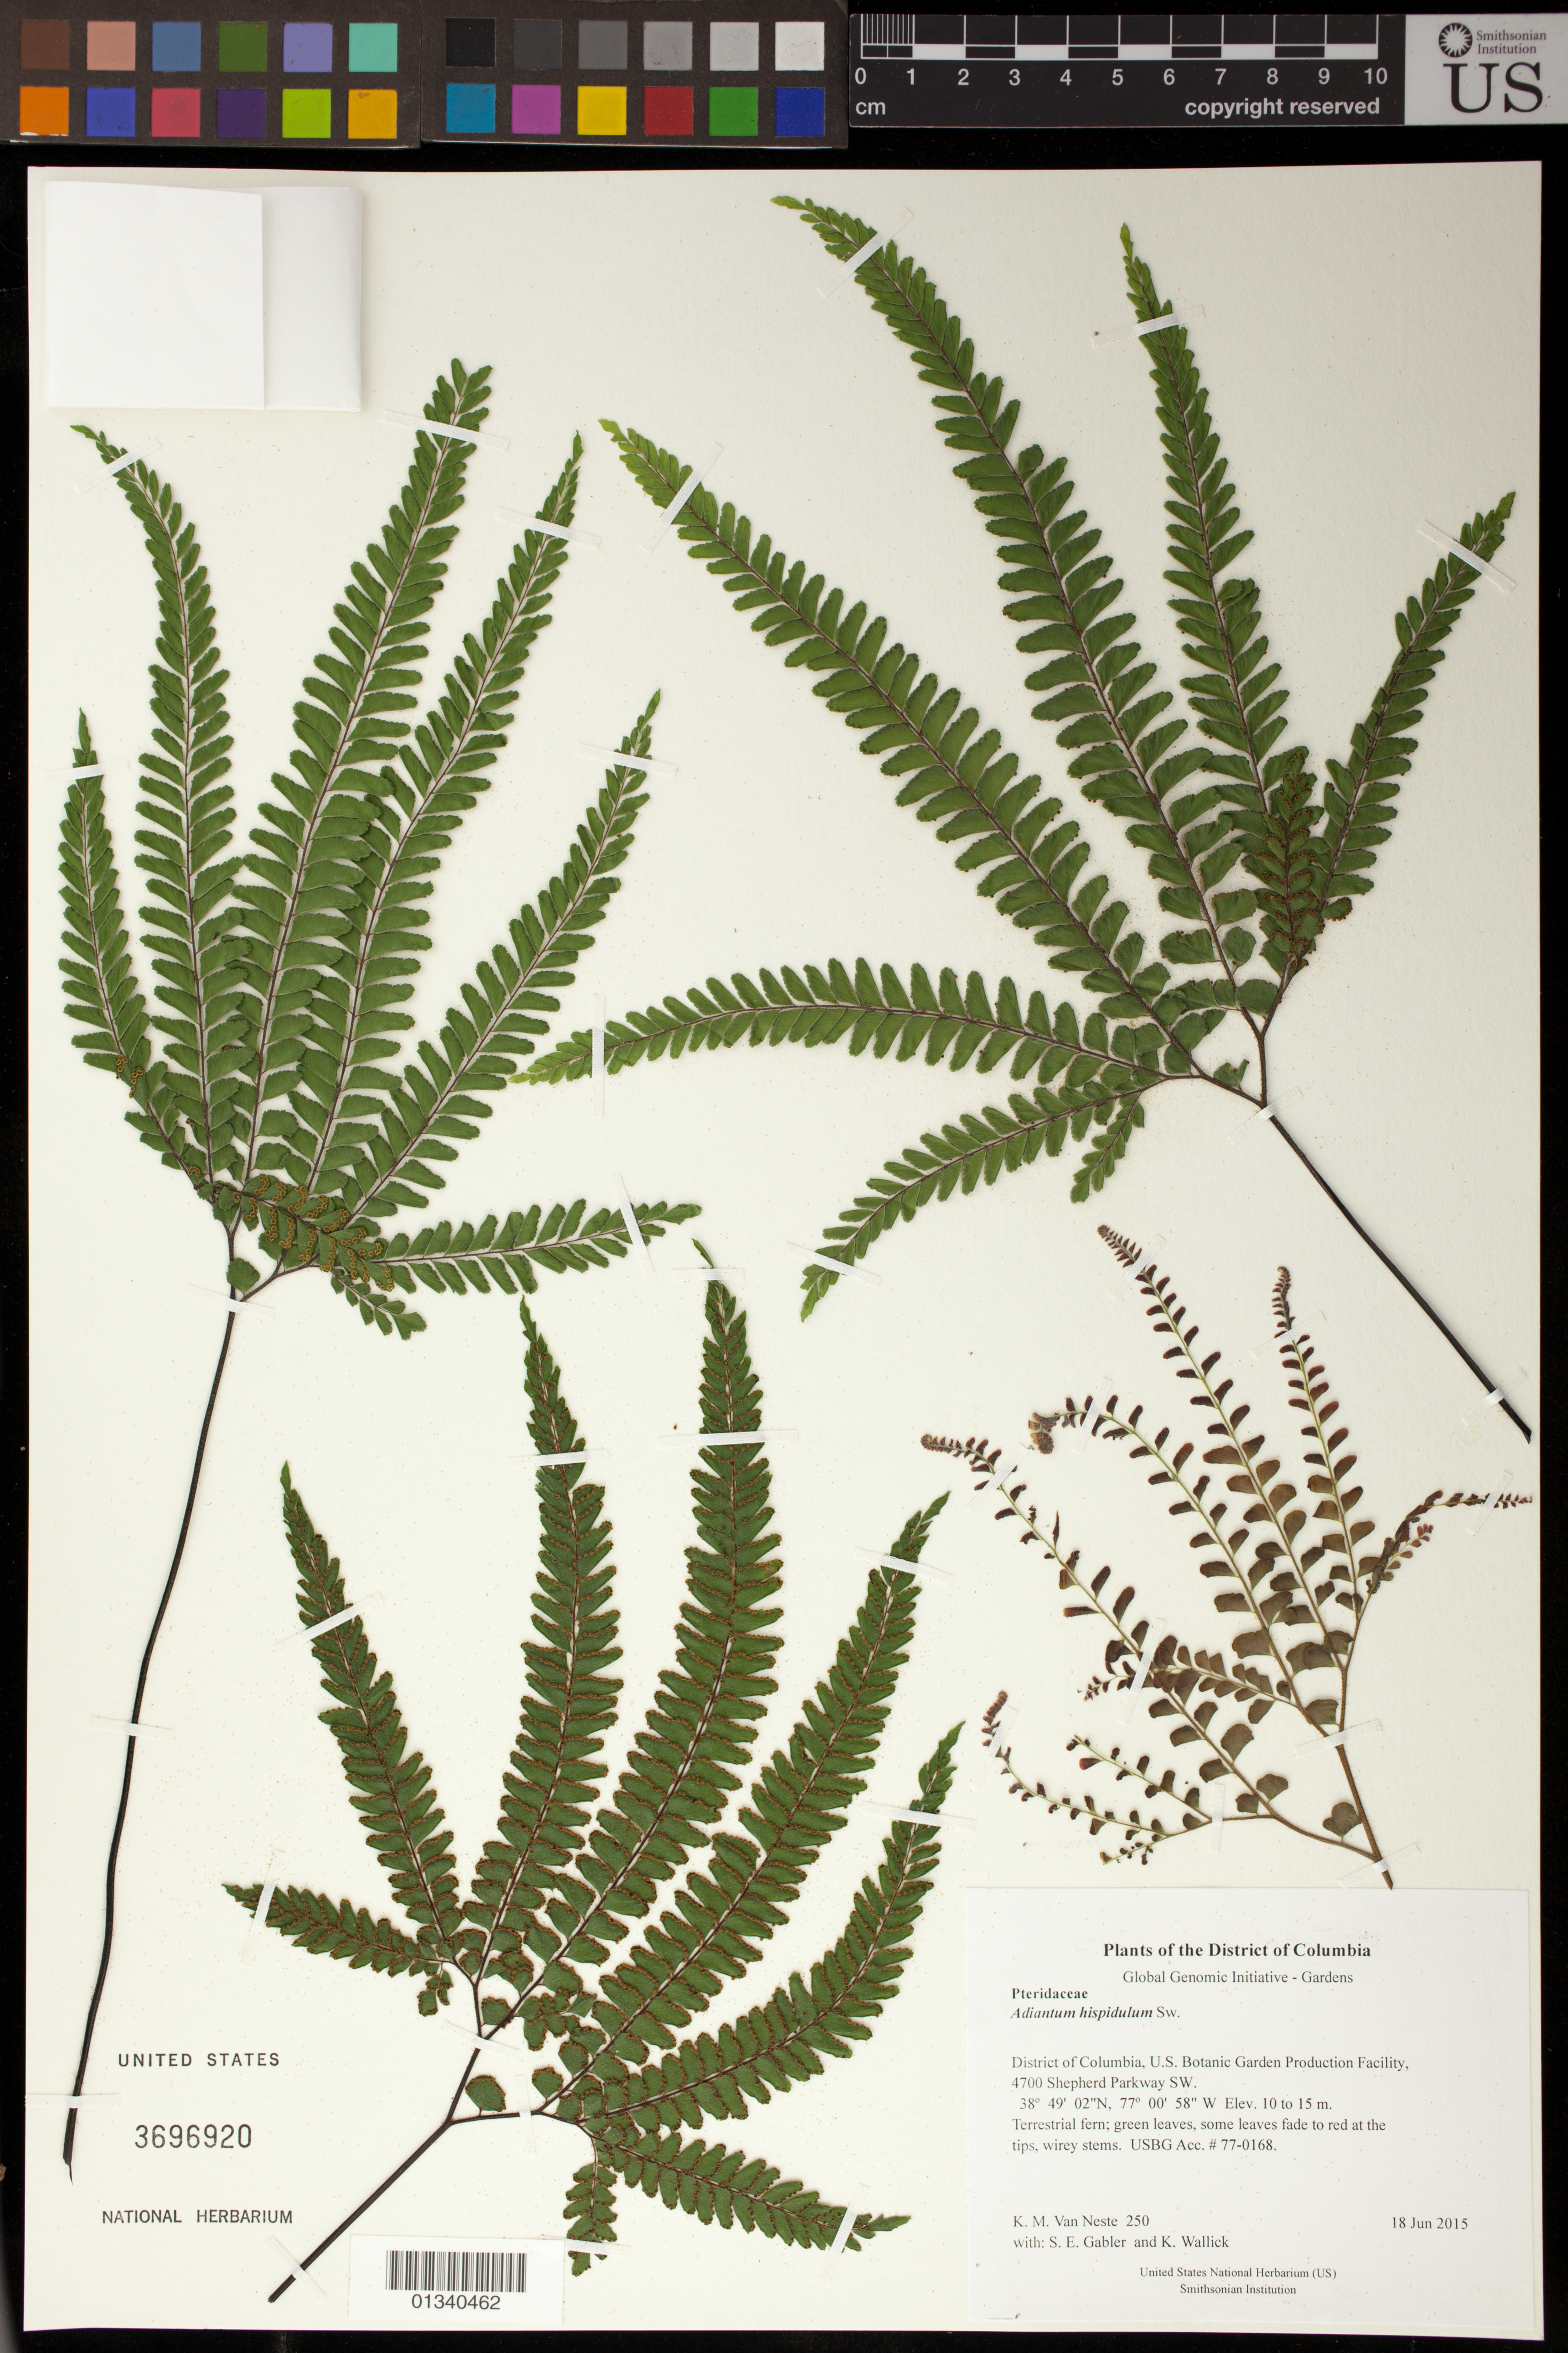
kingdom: Plantae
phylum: Tracheophyta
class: Polypodiopsida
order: Polypodiales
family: Pteridaceae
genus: Adiantum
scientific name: Adiantum hispidulum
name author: Sw.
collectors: K. M. Van Neste, S. E. Gabler & K. Wallick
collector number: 250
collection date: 2015-06-18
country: United States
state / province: District of Columbia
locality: U.S. Botanic Garden Production Facility, 4700 Shepherd Parkway SW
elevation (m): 10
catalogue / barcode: US 3696920